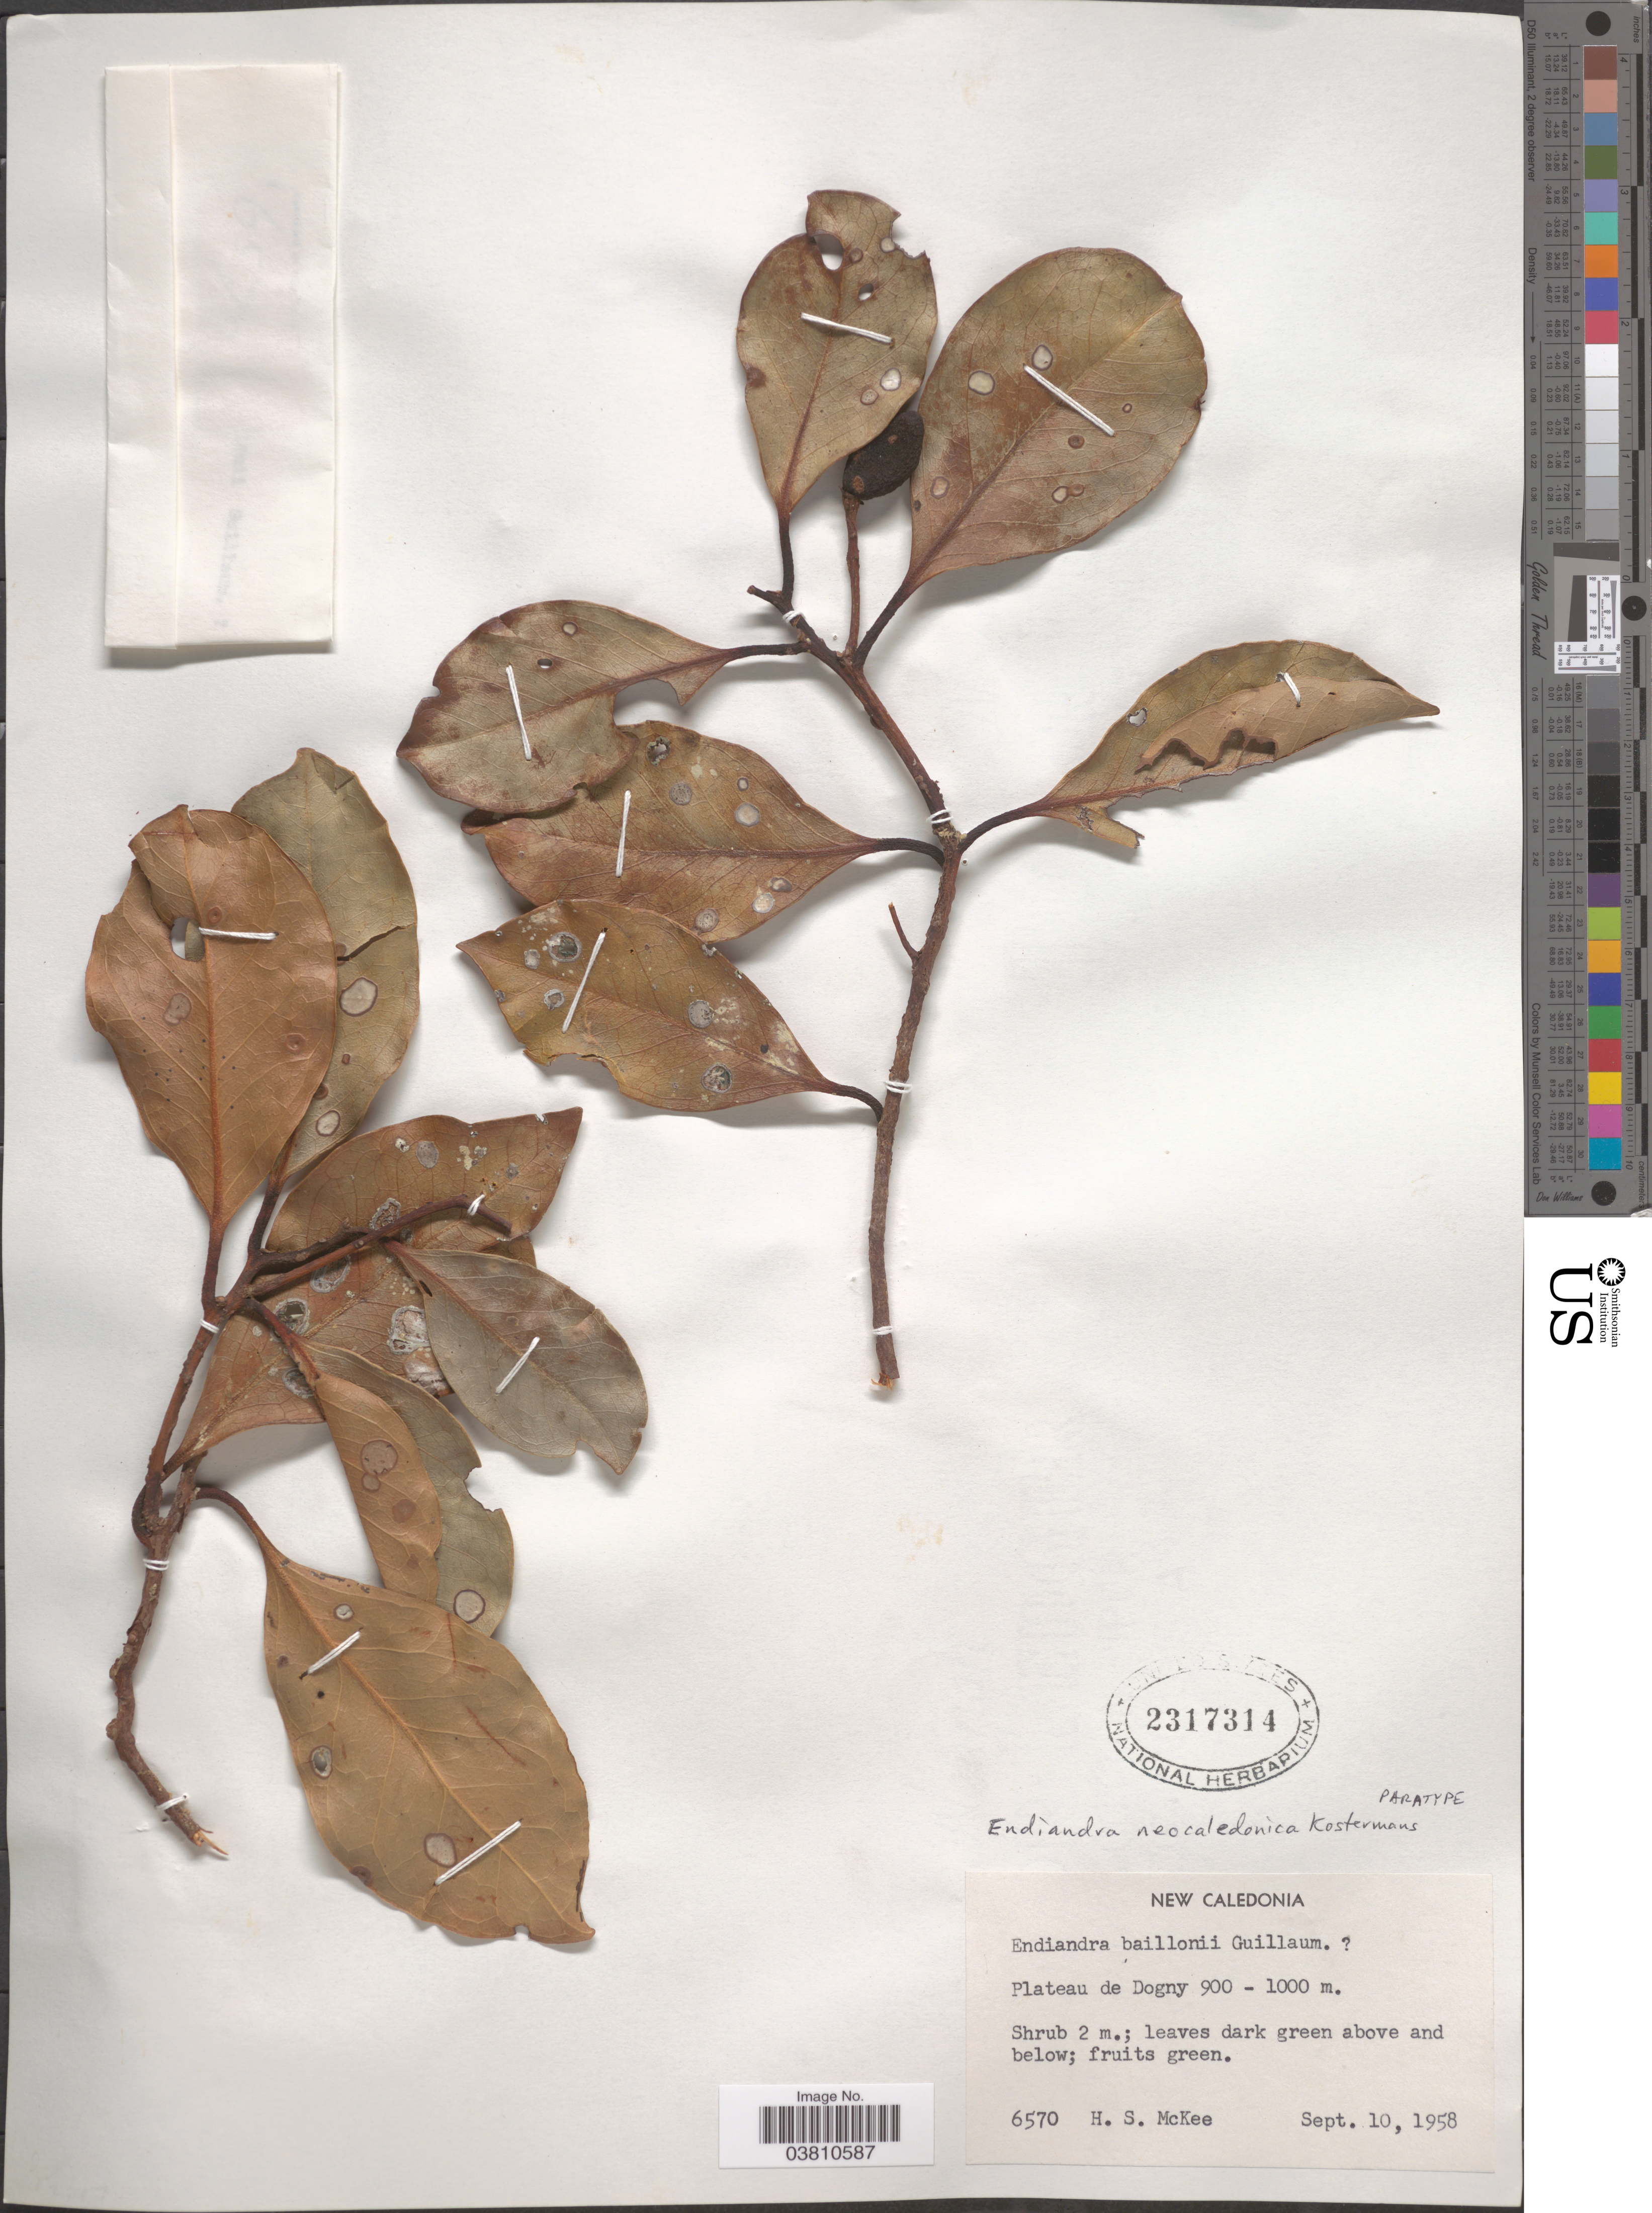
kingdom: Plantae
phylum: Tracheophyta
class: Magnoliopsida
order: Laurales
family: Lauraceae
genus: Endiandra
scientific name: Endiandra neocaledonica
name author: Kosterm.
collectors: H. S. McKee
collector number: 6570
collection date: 1958-09-10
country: New Caledonia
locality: Plateau de Dogny.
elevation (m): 900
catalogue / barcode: US 2317314